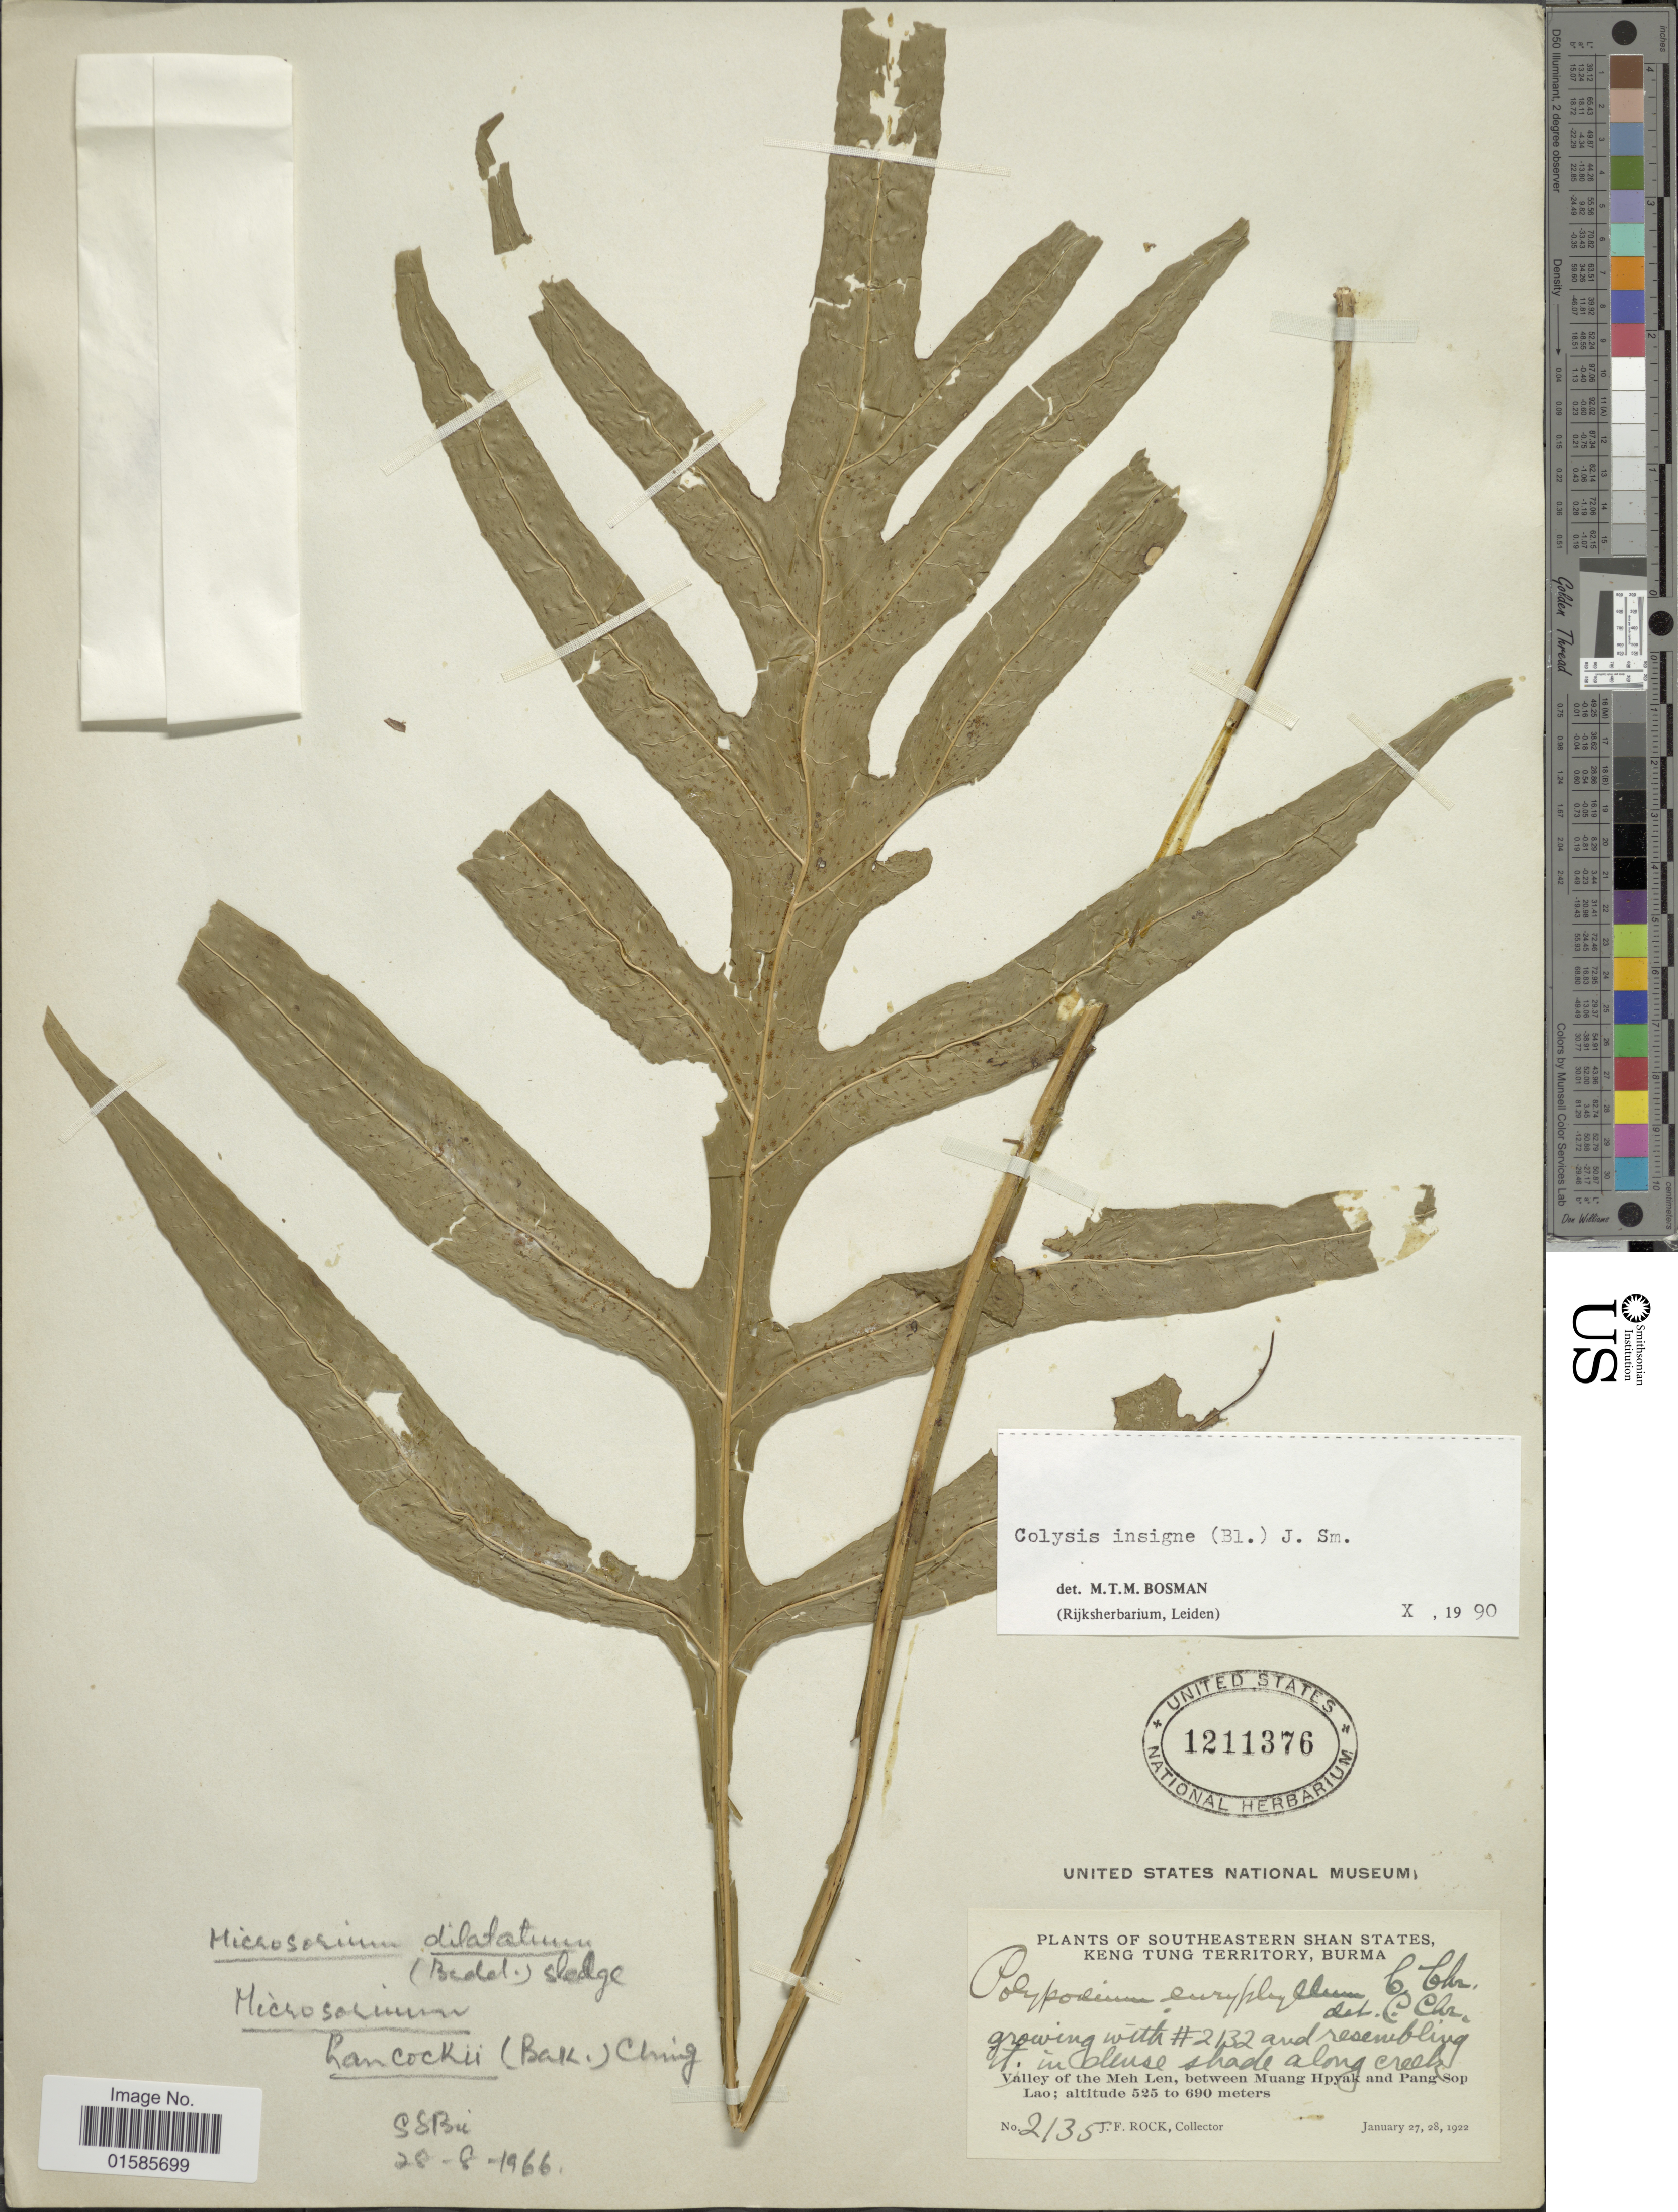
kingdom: Plantae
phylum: Tracheophyta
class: Polypodiopsida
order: Polypodiales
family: Polypodiaceae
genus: Microsorum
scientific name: Microsorum insigne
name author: (Blume) Copel.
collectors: J. Rock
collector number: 2135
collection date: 1922-01-27/1922-01-28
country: Myanmar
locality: Southeastern Shan States, Keng Tung Territory Burma, Valley of the Meh Len, between Muang Hpyak and Pang Sop Lao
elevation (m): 525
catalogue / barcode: US 1211376